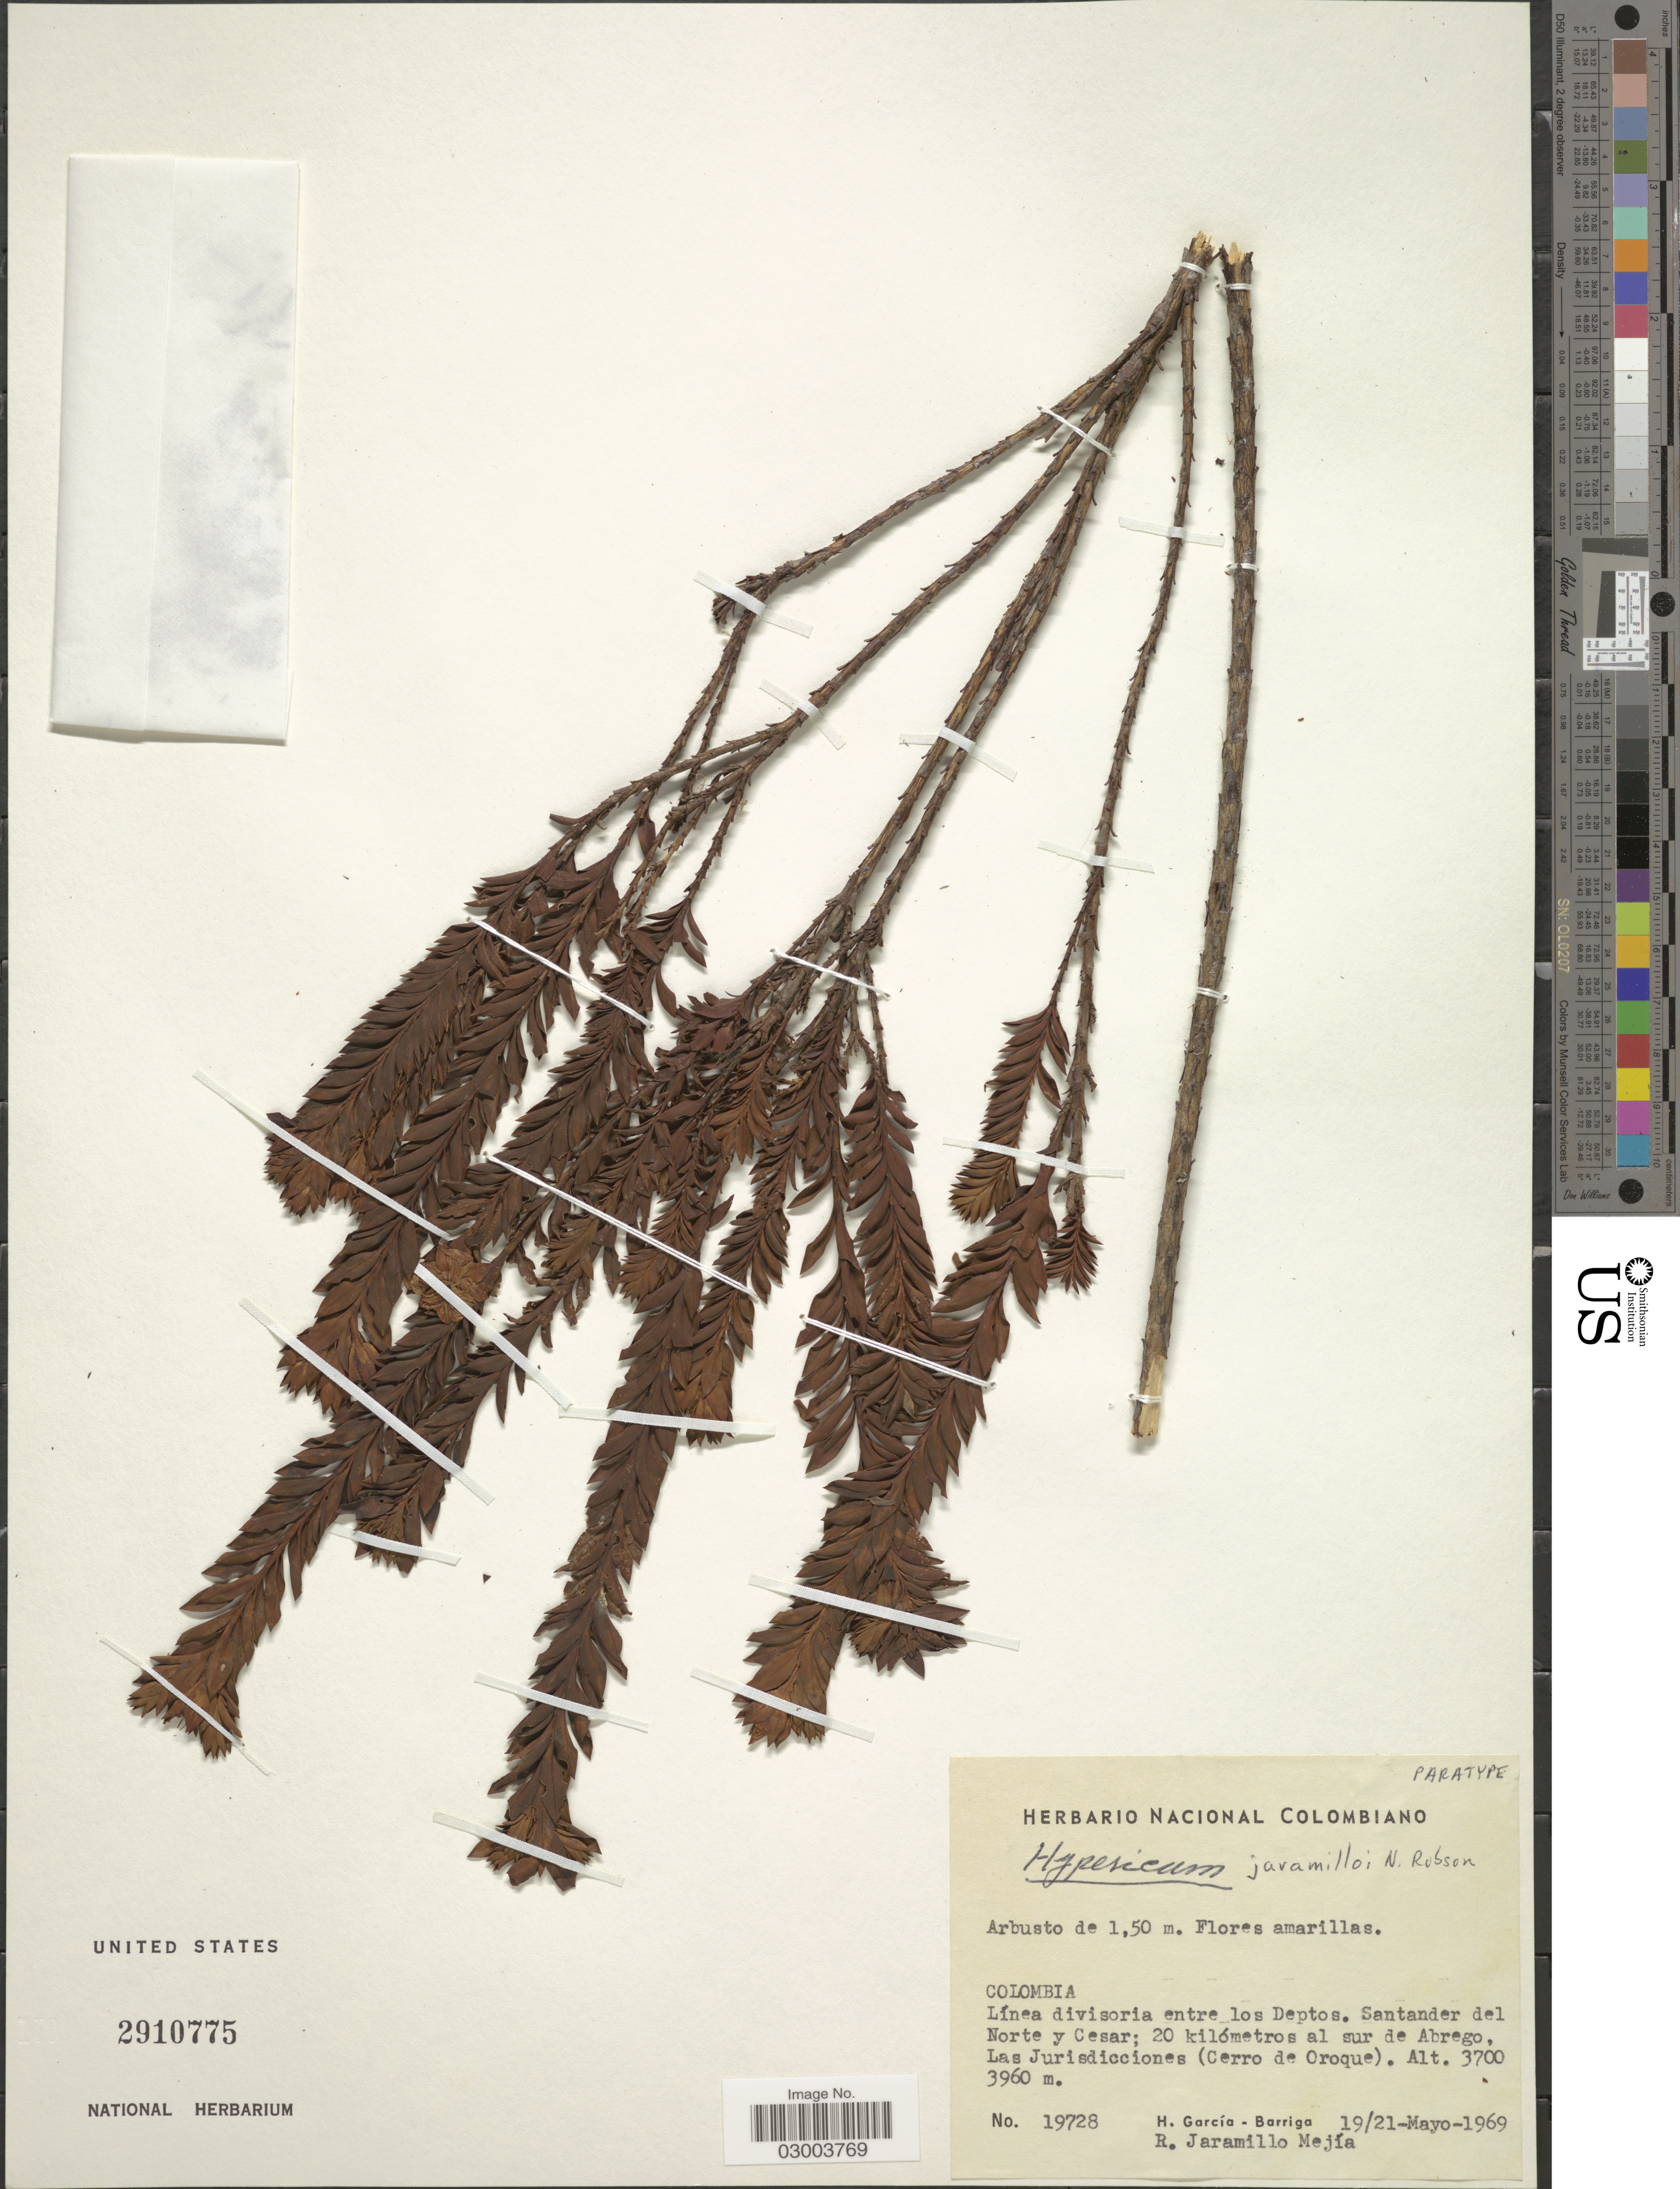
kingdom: Plantae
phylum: Tracheophyta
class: Magnoliopsida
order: Malpighiales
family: Hypericaceae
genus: Hypericum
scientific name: Hypericum jaramilloi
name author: N. Robson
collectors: H. García Barriga & R. Jaramillo M.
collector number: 19728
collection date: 1969-05-19/1969-05-21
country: Colombia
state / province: Norte de Santander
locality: Línea divisoria entre los Deptos. Santander del Norte y Cesar; 20 kilómetros al sur de Abrego, Las Jurisdicciones (Cerro de Oroque).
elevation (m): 3700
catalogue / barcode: US 2910775